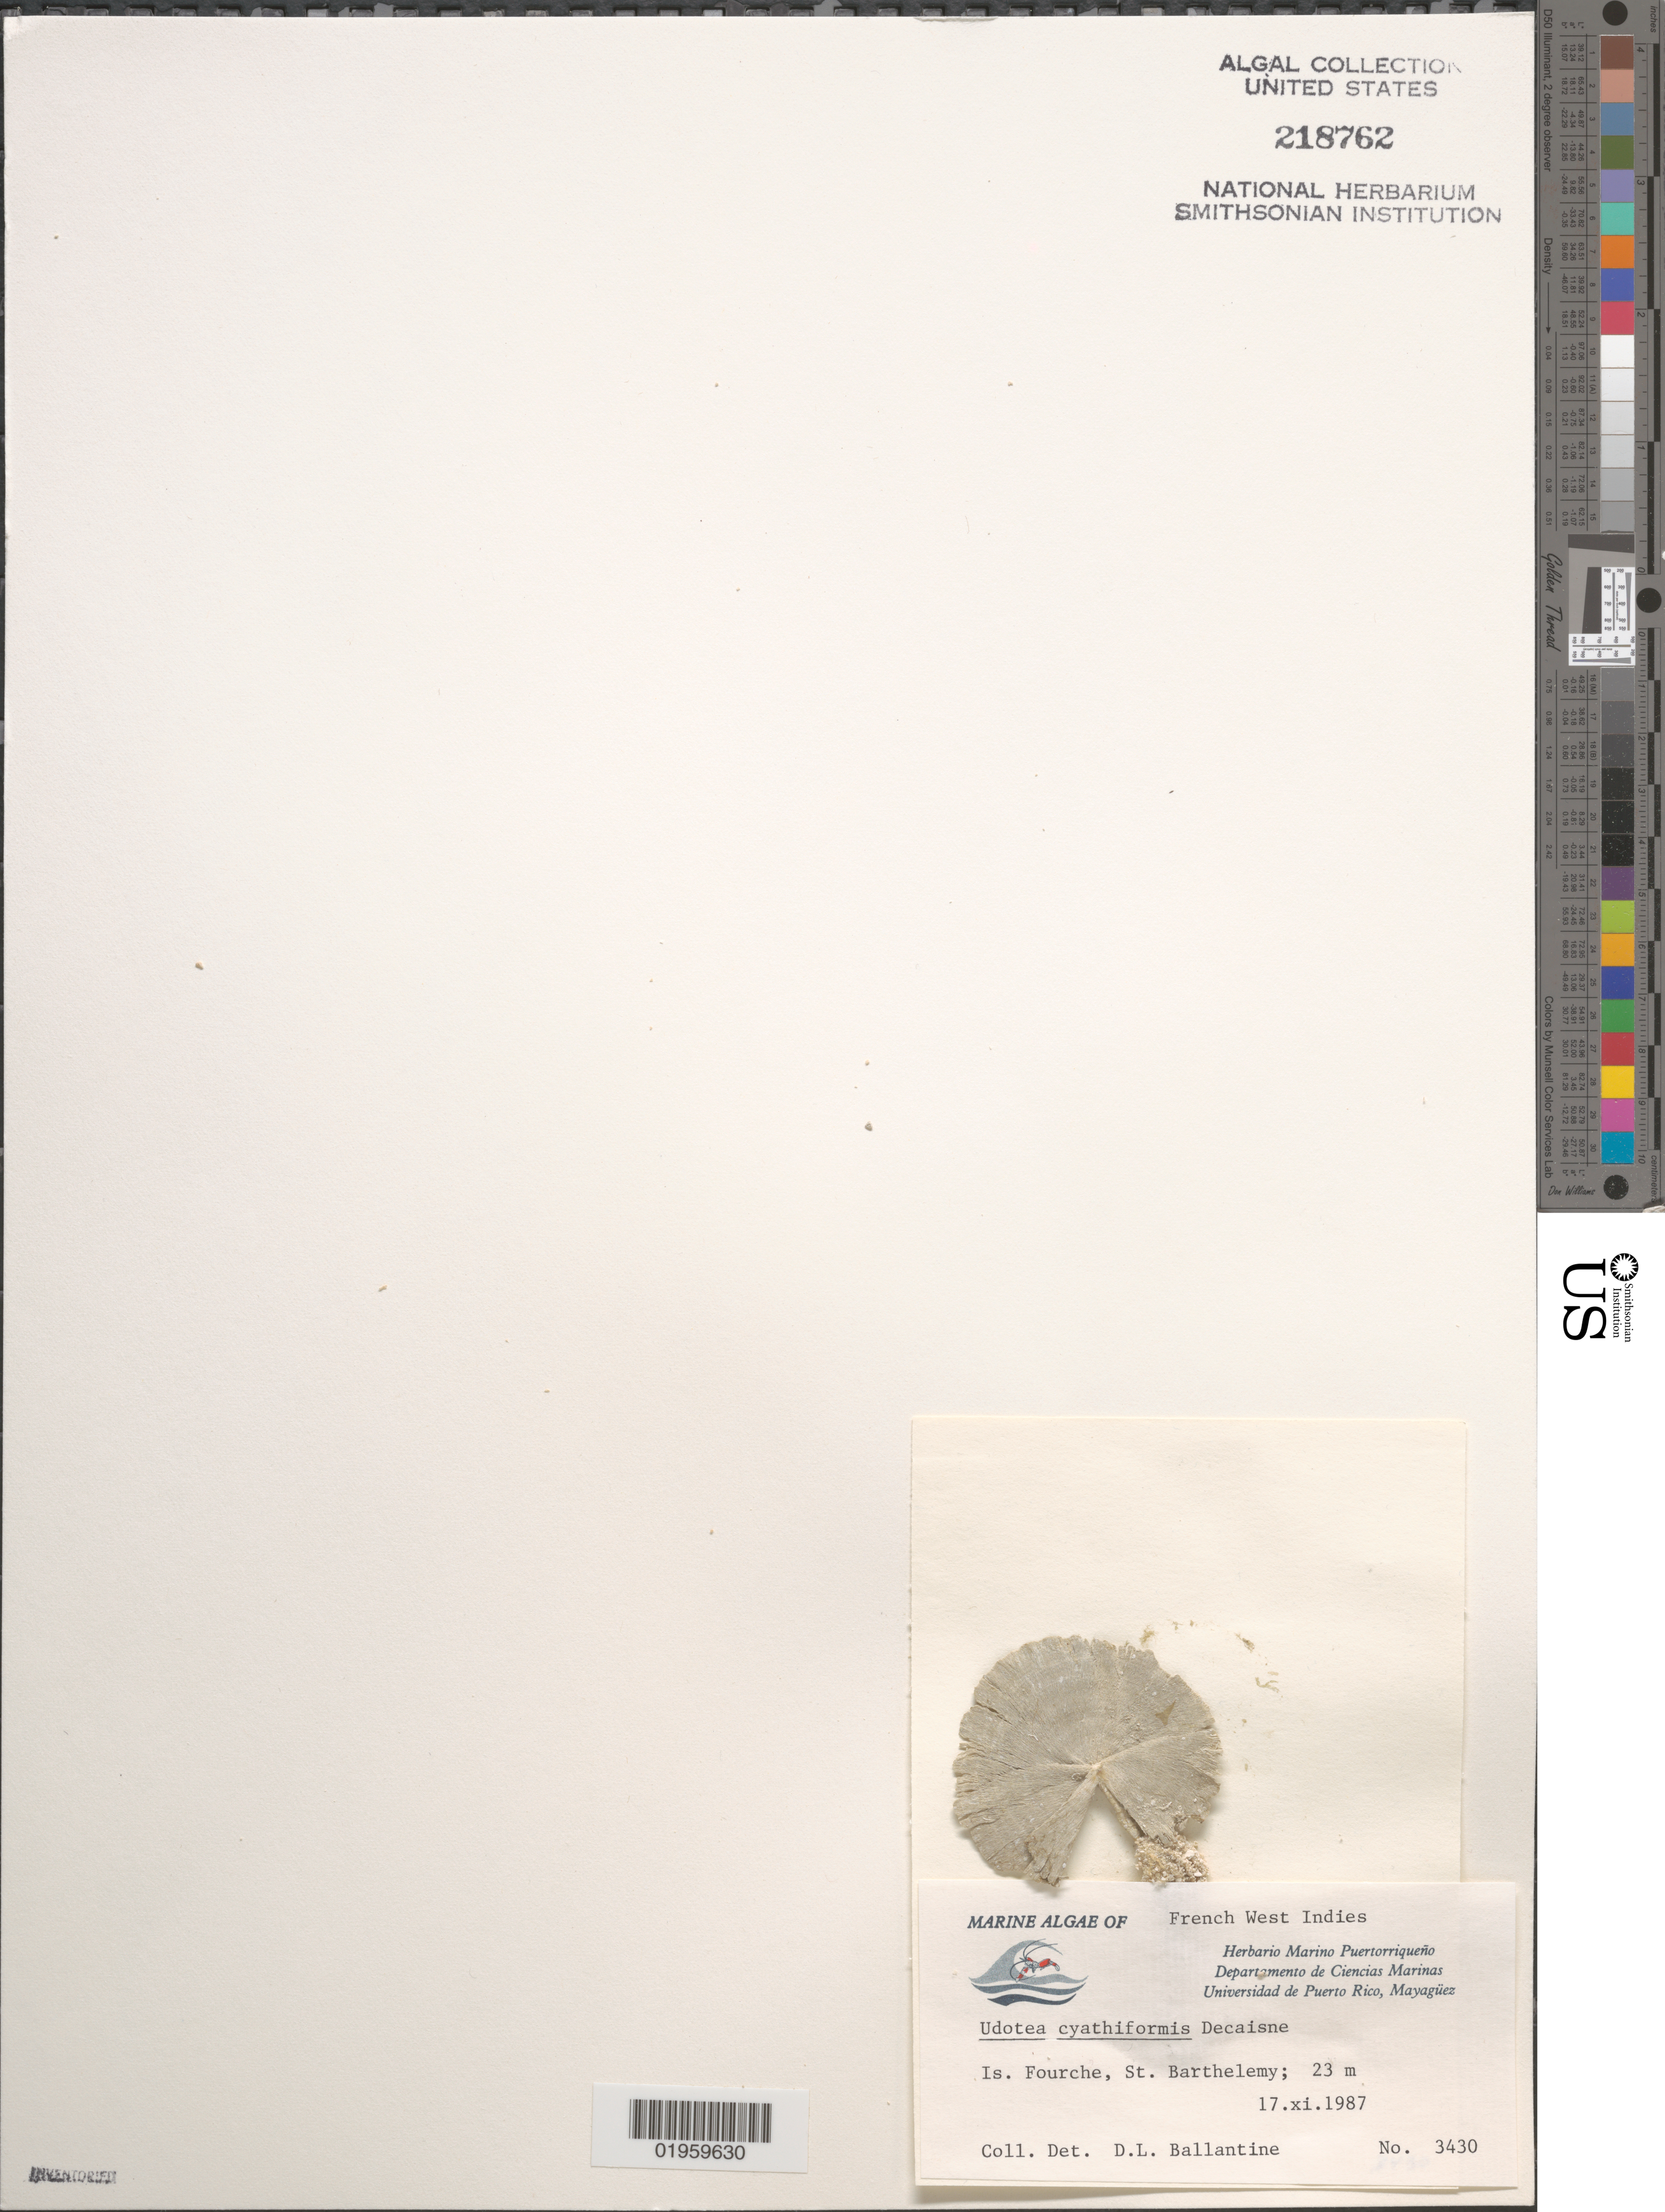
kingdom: Plantae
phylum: Chlorophyta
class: Ulvophyceae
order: Bryopsidales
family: Udoteaceae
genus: Udotea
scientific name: Udotea cyathiformis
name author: Decne.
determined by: Ballantine, D. L.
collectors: D.L. Ballantine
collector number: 3430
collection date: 1987-11-17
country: Saint Barthélemy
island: Ile Fourche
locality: St. Barthelemy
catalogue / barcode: US 218762